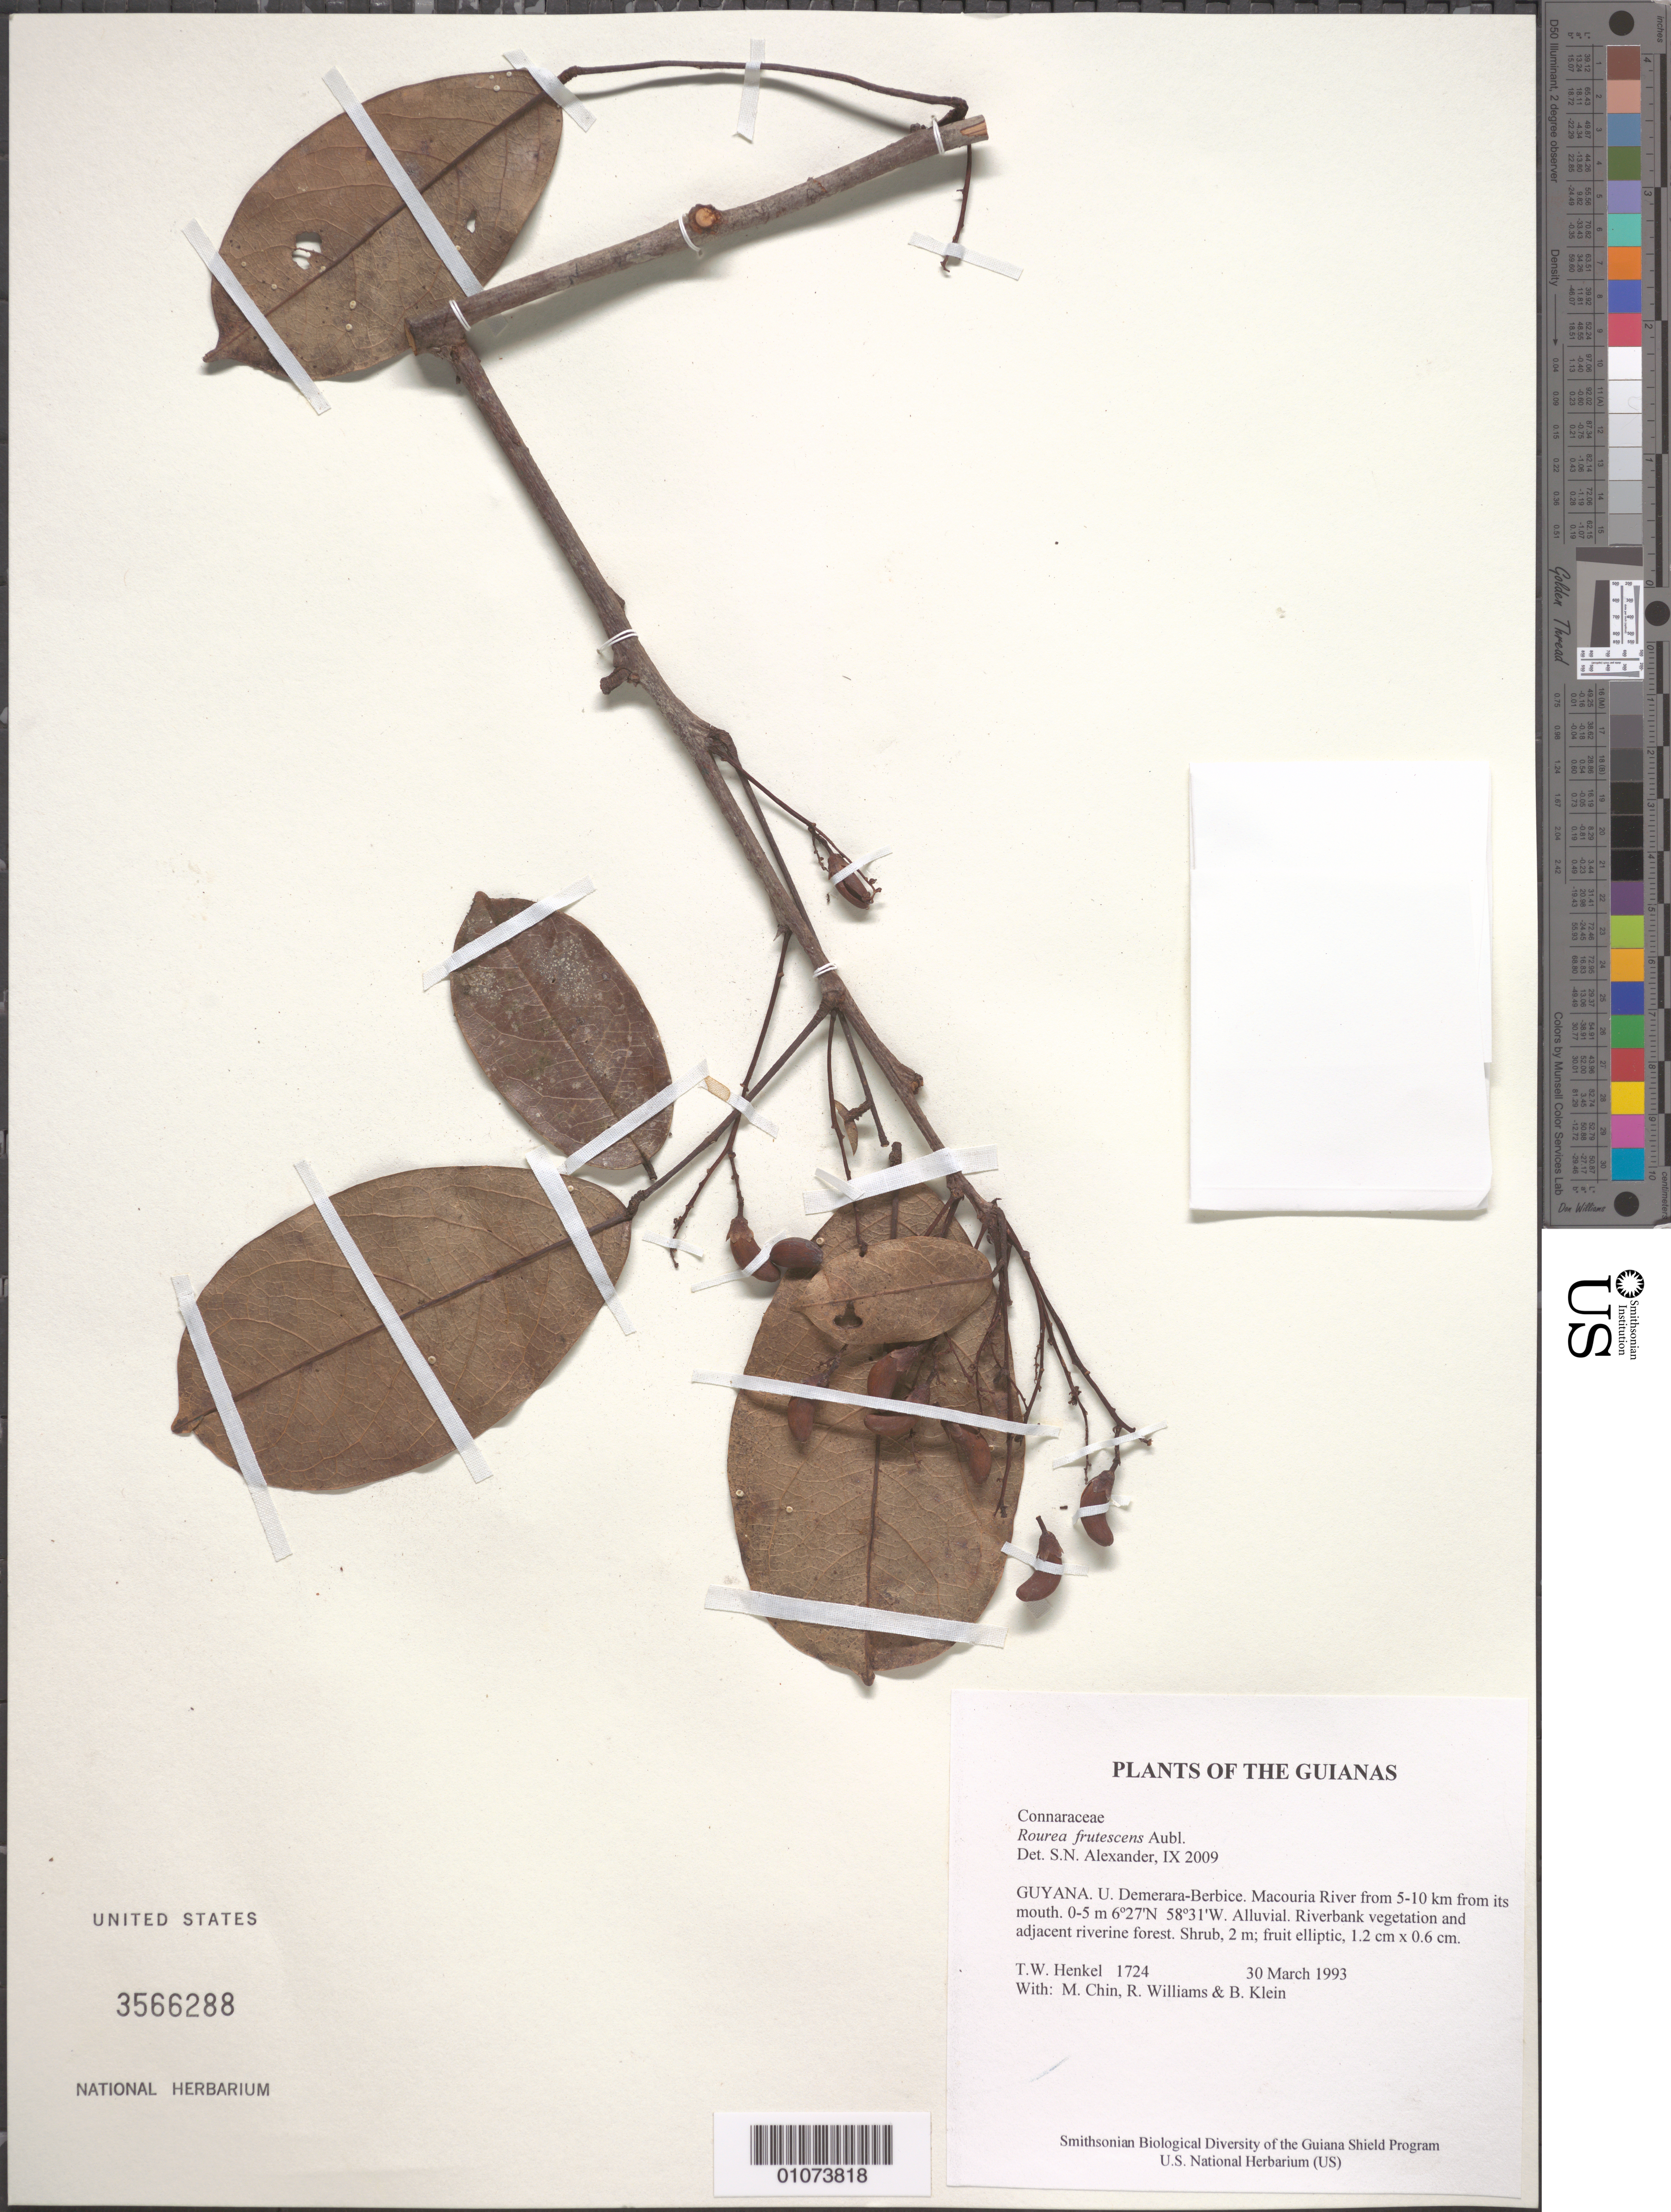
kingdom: Plantae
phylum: Tracheophyta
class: Magnoliopsida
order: Oxalidales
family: Connaraceae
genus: Rourea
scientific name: Rourea frutescens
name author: Aubl.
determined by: Alexander, S. N.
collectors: T. Henkel, M. Chin, R. Williams & B. Klein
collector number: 1724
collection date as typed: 30 March 1993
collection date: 1993-03-30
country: Guyana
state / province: U. Demerara-Berbice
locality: Macouria River from 5-10 km from its mouth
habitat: Alluvial. Riverbank vegetation and adjacent riverine forest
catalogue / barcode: US 3566288